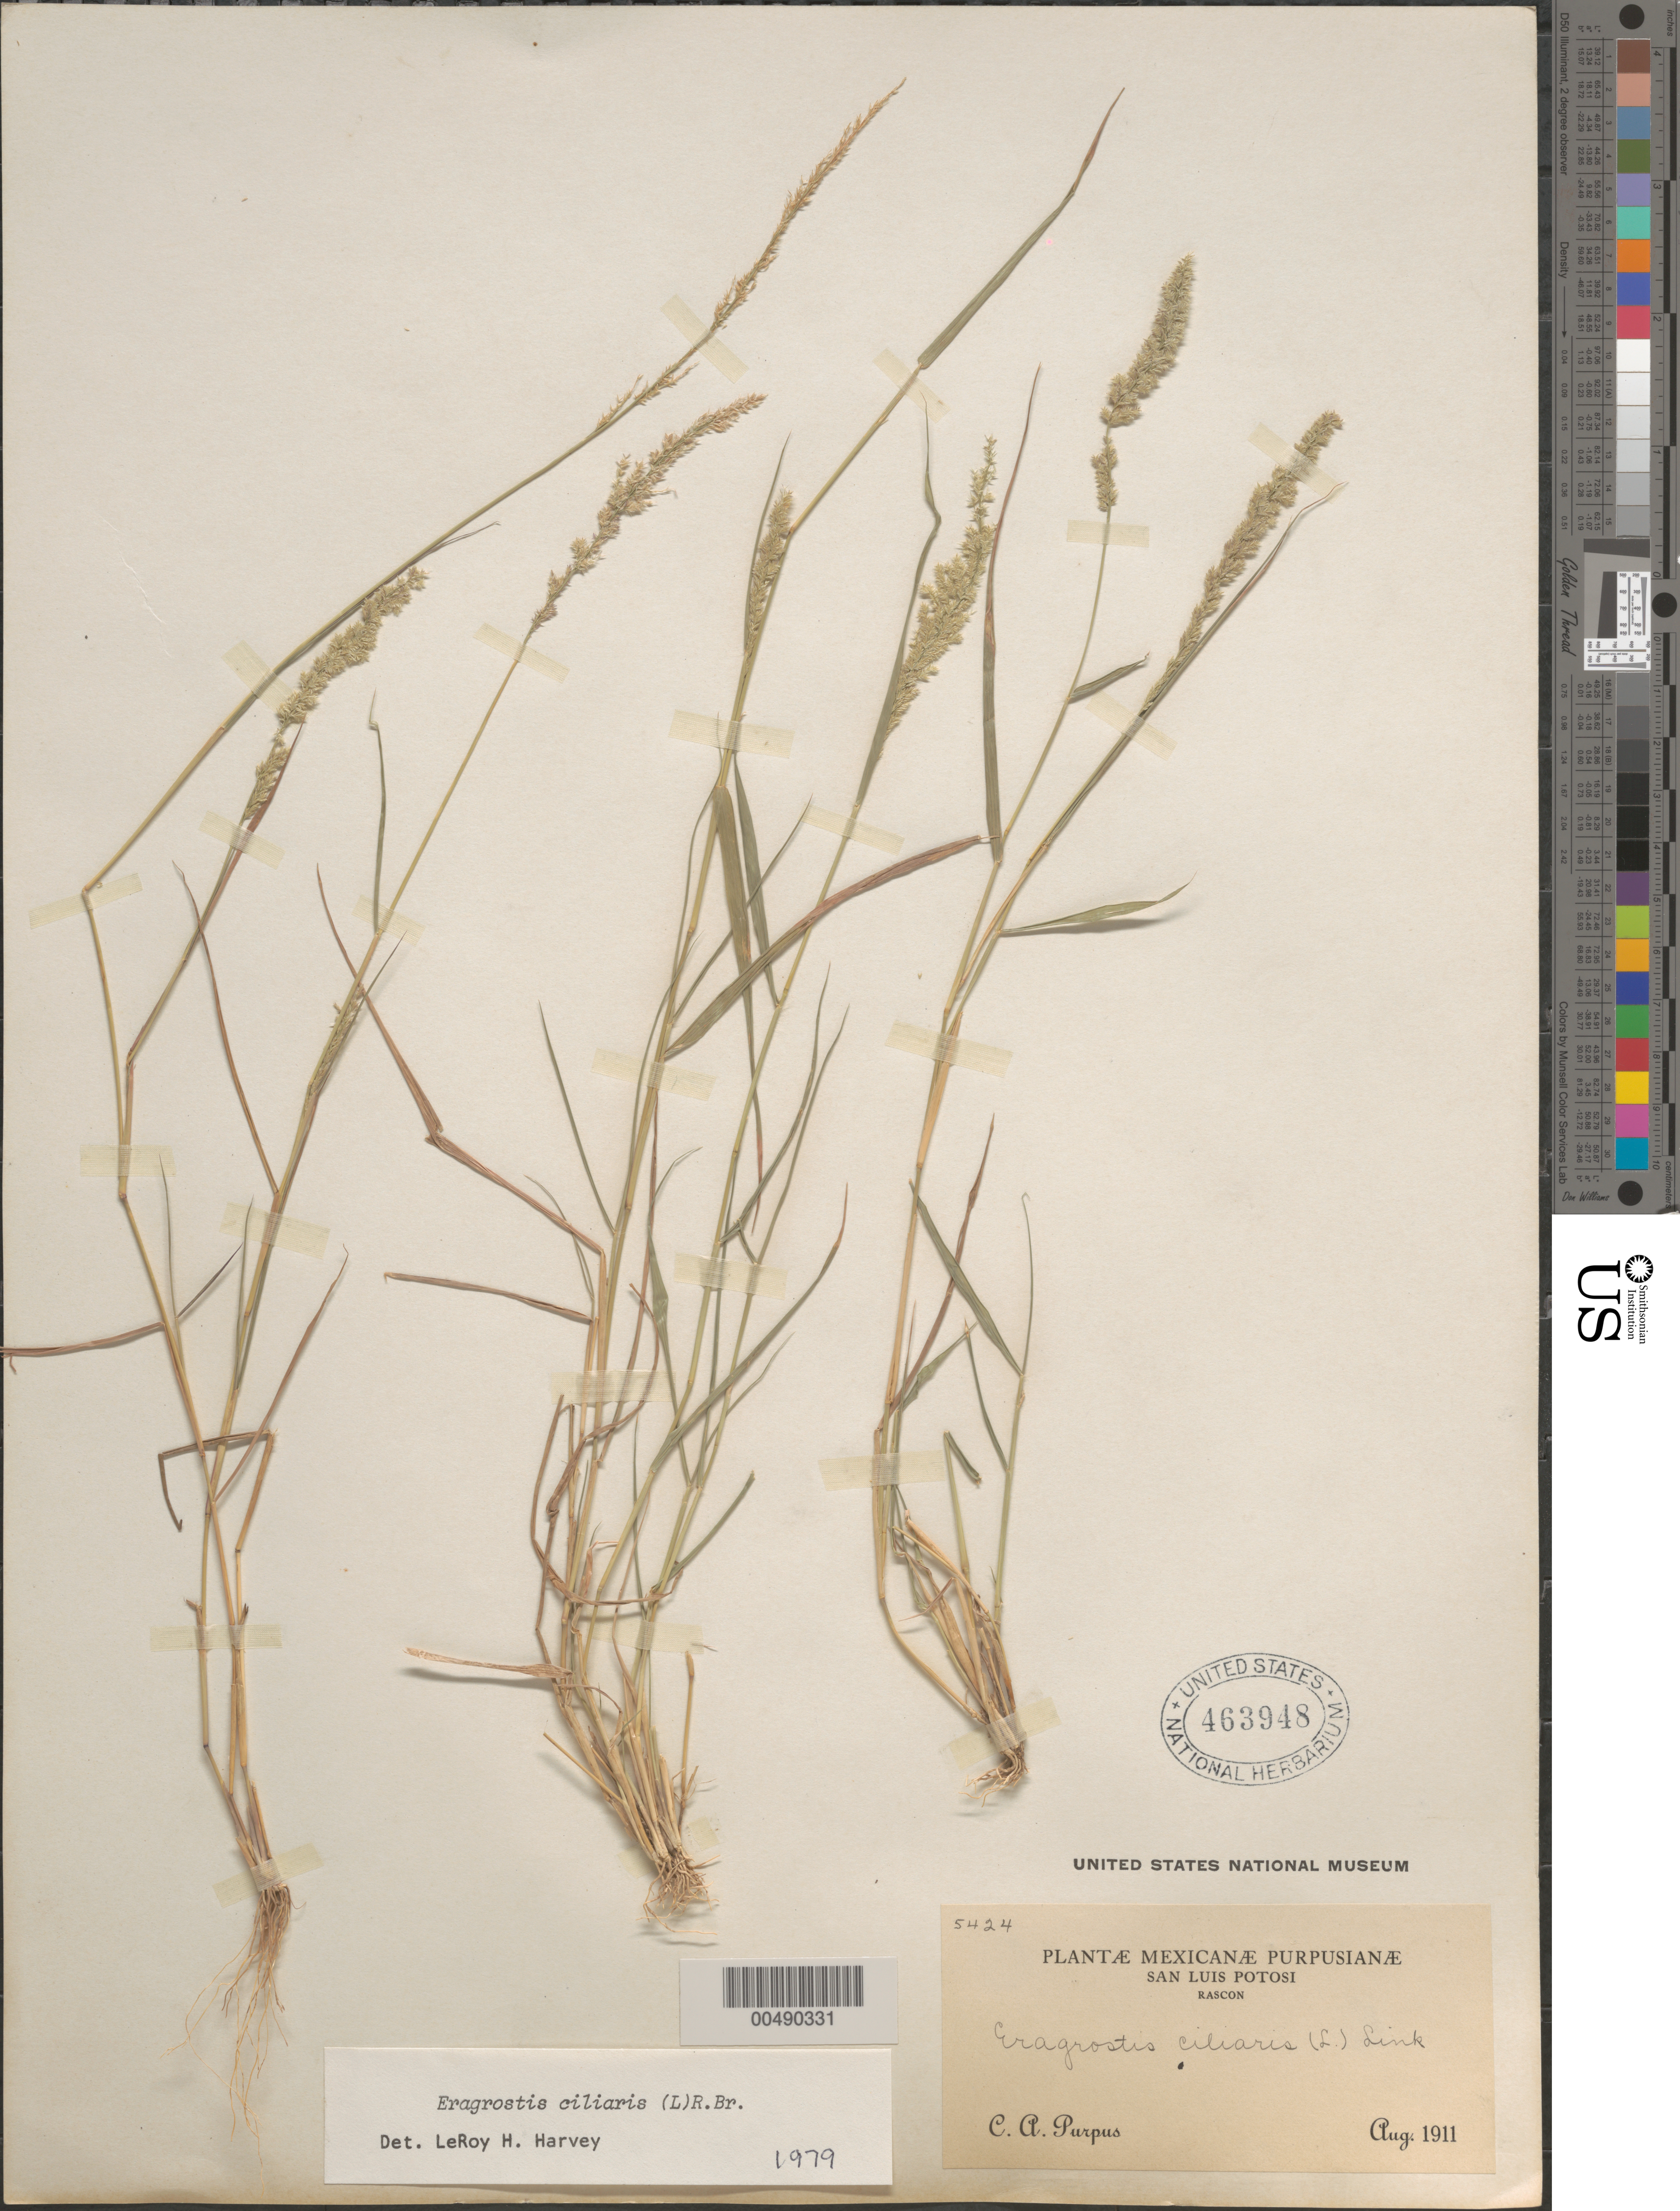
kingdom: Plantae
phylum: Tracheophyta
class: Liliopsida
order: Poales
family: Poaceae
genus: Eragrostis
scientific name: Eragrostis ciliaris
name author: (L.) R. Br.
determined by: Harvey, L. H.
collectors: C. A. Purpus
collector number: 5424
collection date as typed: Aug 1911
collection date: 1911-08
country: Mexico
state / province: San Luis Potosi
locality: Rascon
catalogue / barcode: US 463948